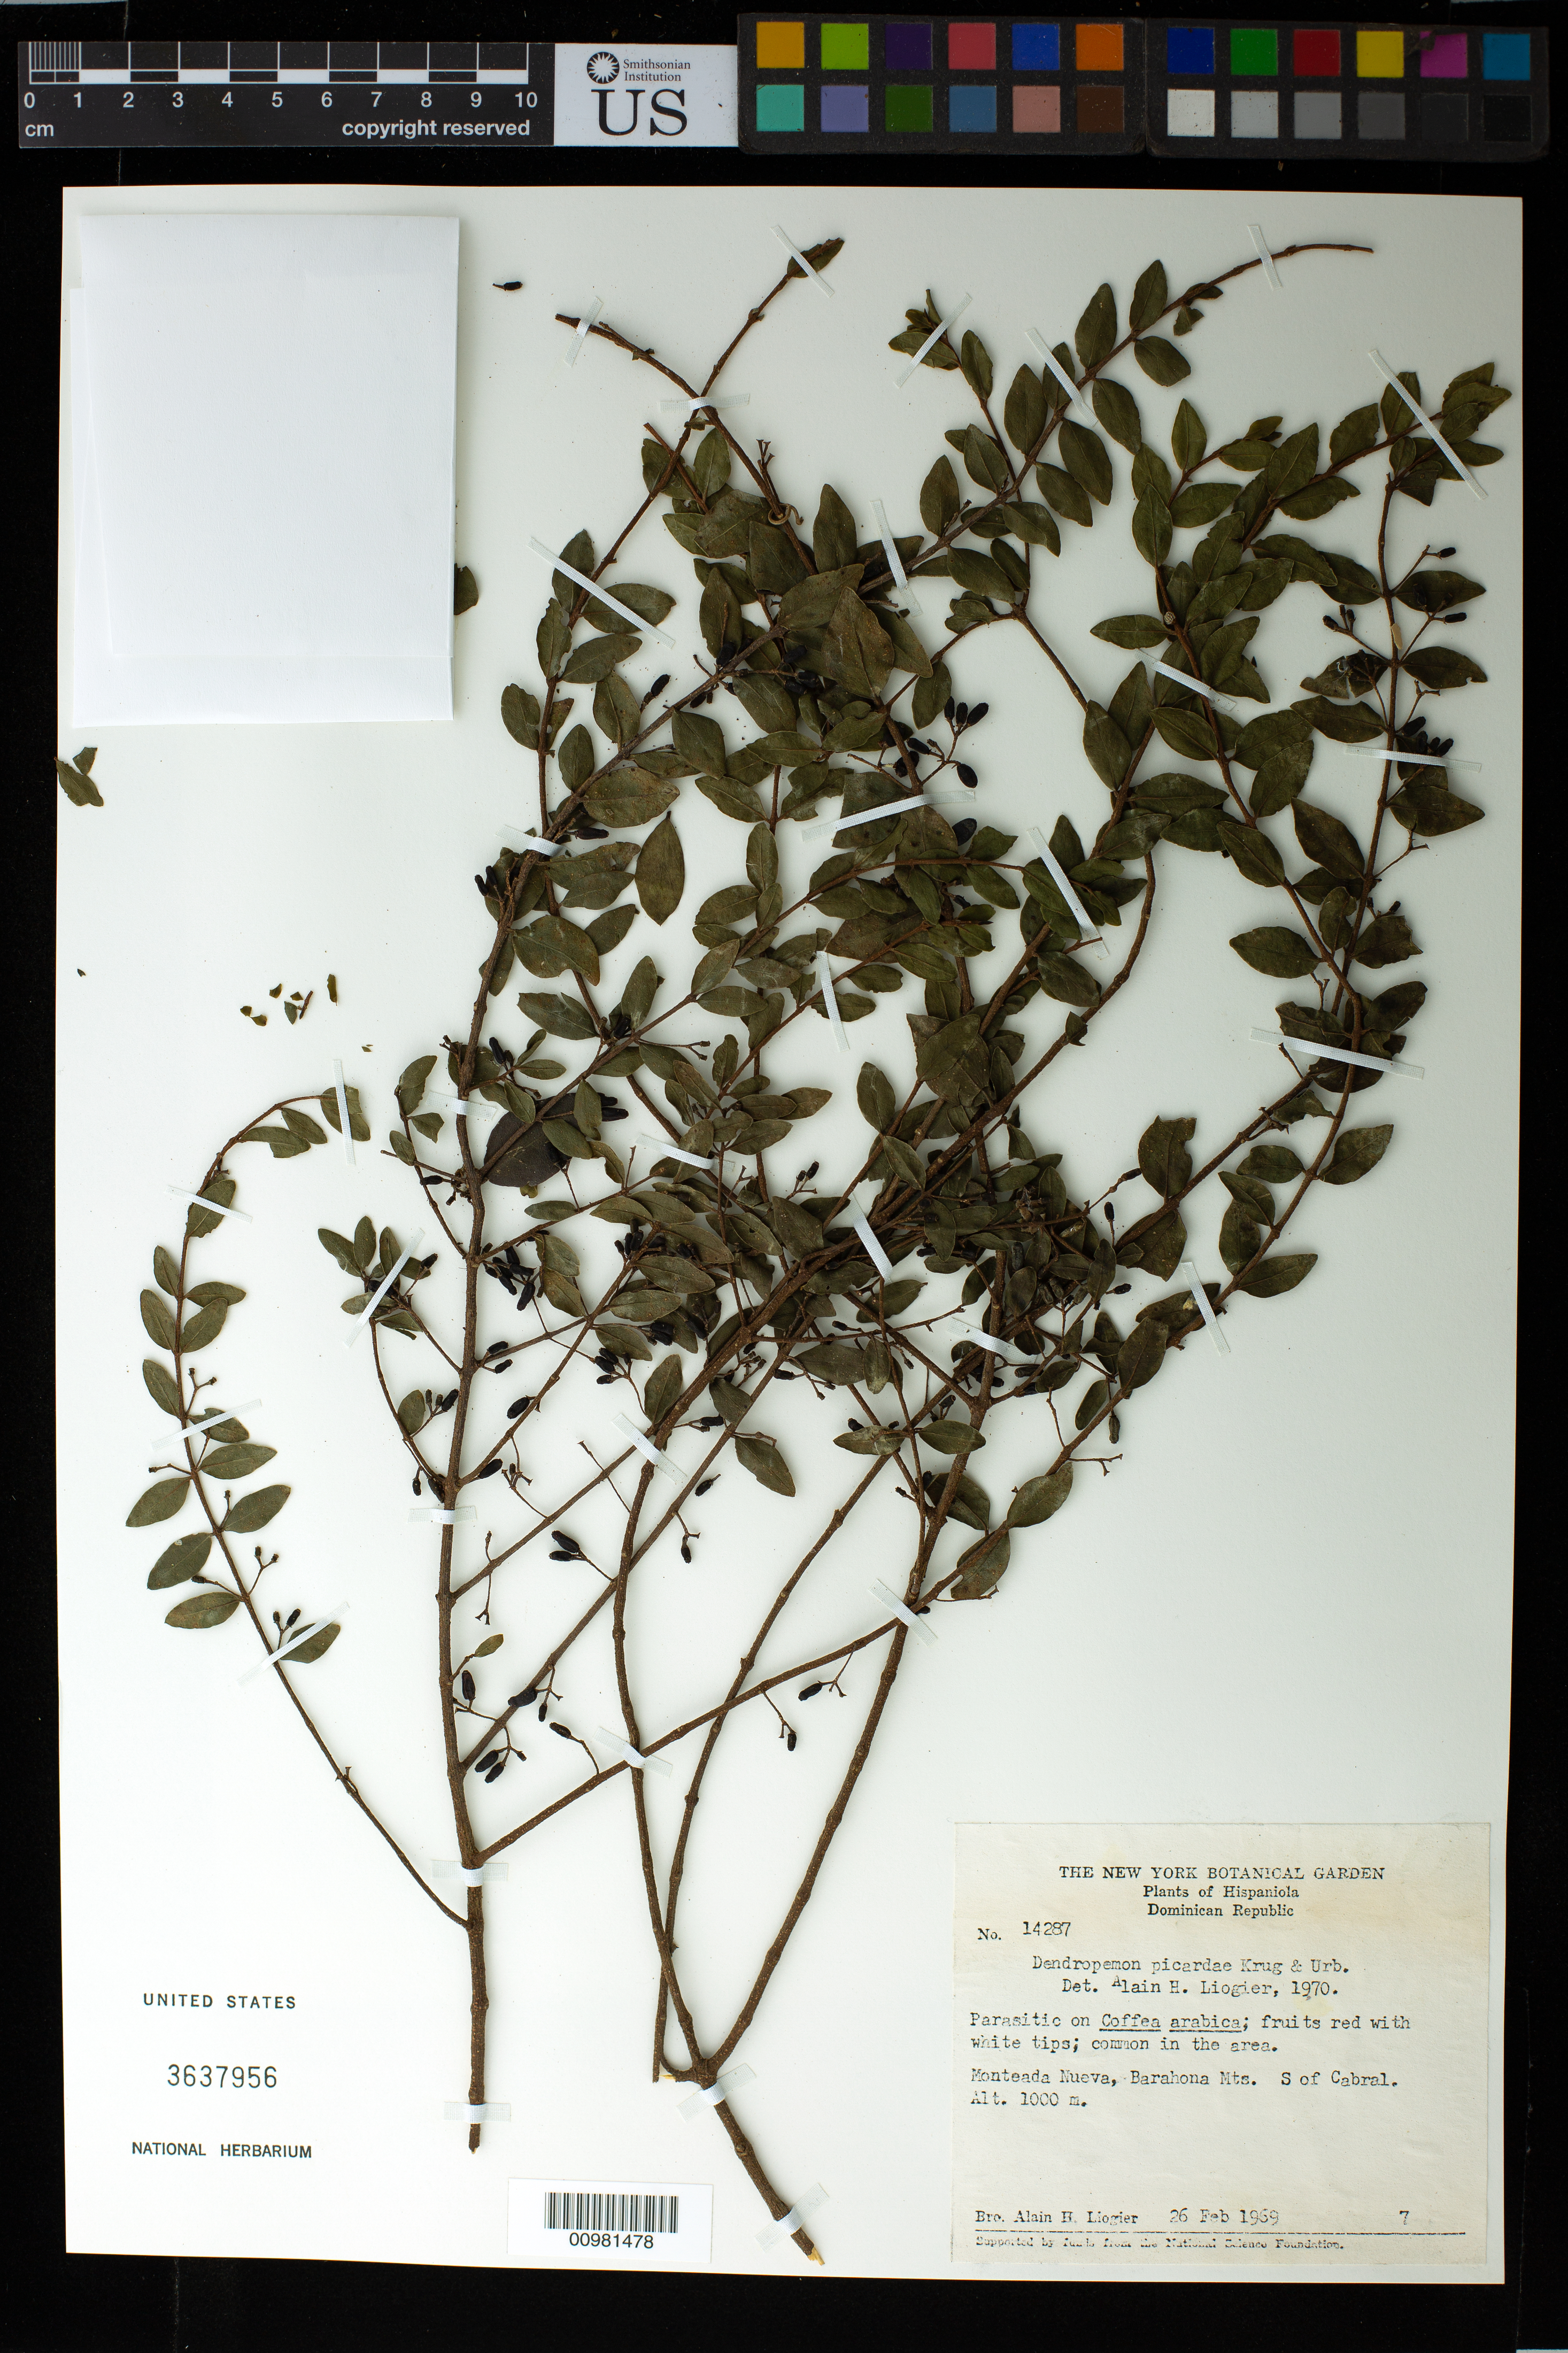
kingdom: Plantae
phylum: Tracheophyta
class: Magnoliopsida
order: Santalales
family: Loranthaceae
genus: Dendropemon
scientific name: Dendropemon picardae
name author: Krug & Urb.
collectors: A. H. Liogier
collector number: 14287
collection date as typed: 26 Feb 1969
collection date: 1969-02-26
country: Dominican Republic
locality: Monteada Nueva, Barahona Mts., S of Cabral. Common in the area.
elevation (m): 1000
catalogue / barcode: US 3637956